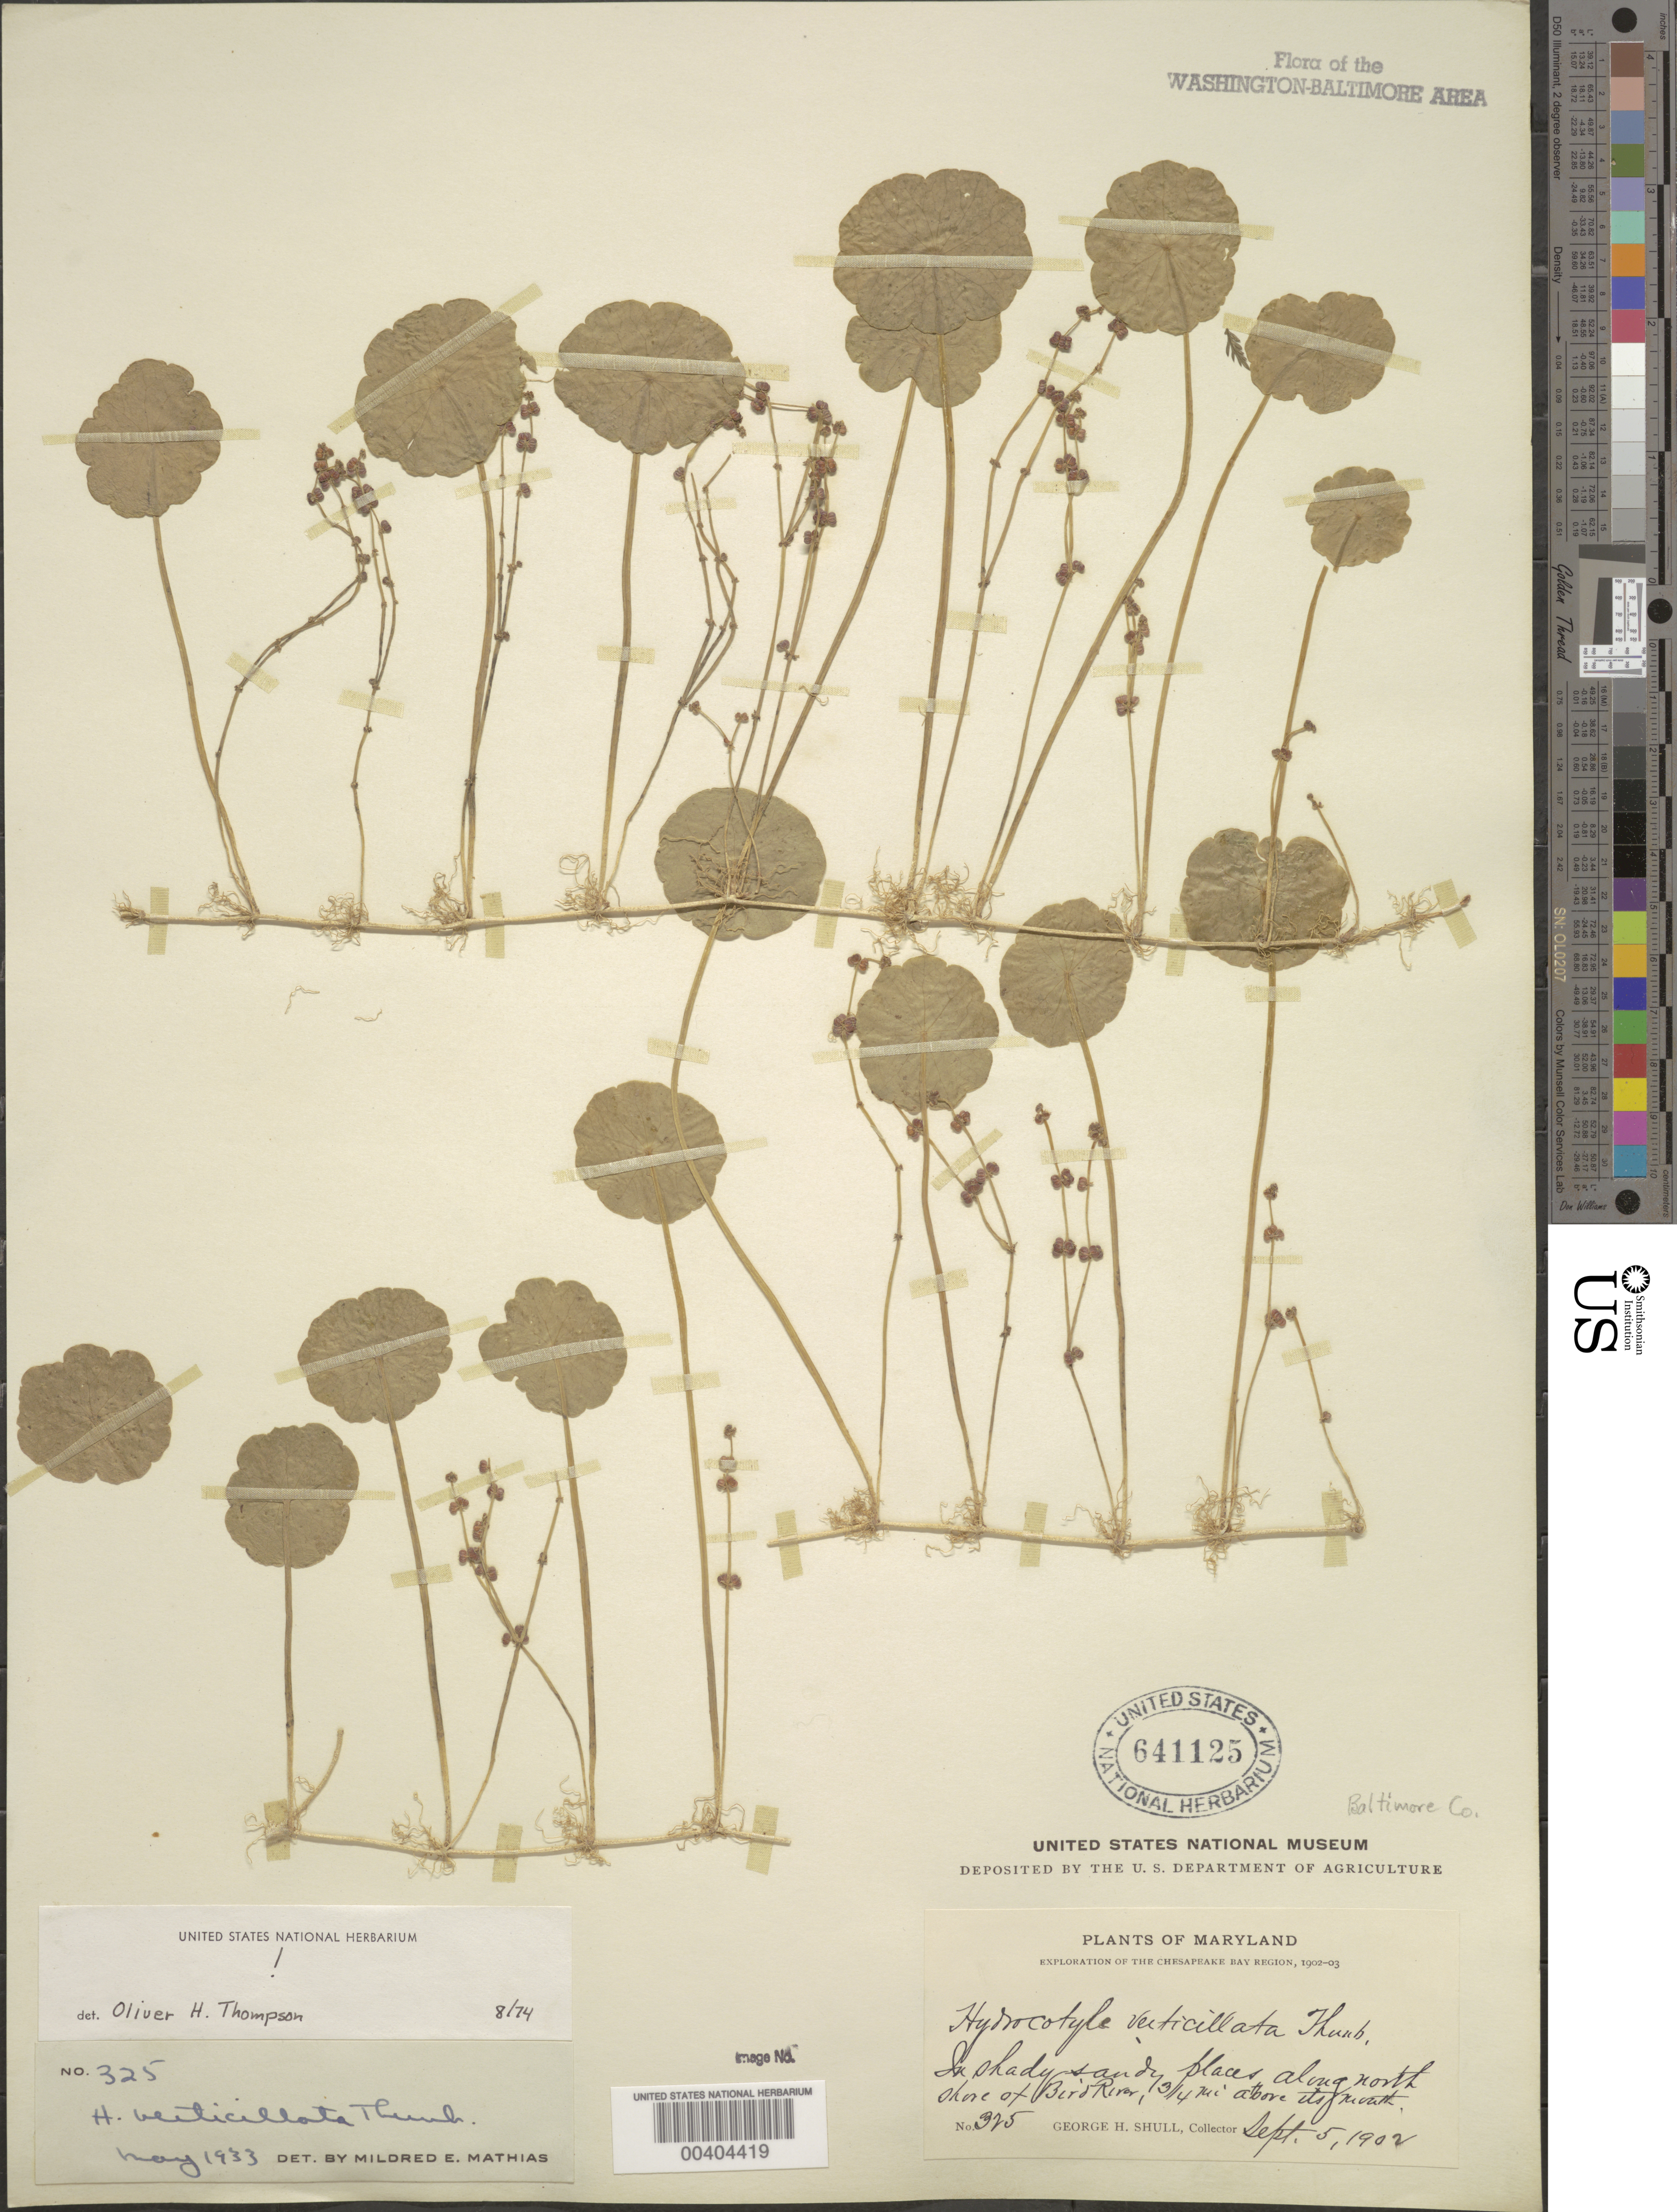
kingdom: Plantae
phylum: Tracheophyta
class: Magnoliopsida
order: Apiales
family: Araliaceae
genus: Hydrocotyle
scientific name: Hydrocotyle verticillata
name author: Thunb.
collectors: G. H. Shull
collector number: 325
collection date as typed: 05 Sep 1902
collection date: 1902-09-05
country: United States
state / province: Maryland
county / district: Baltimore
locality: Bird River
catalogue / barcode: US 641125